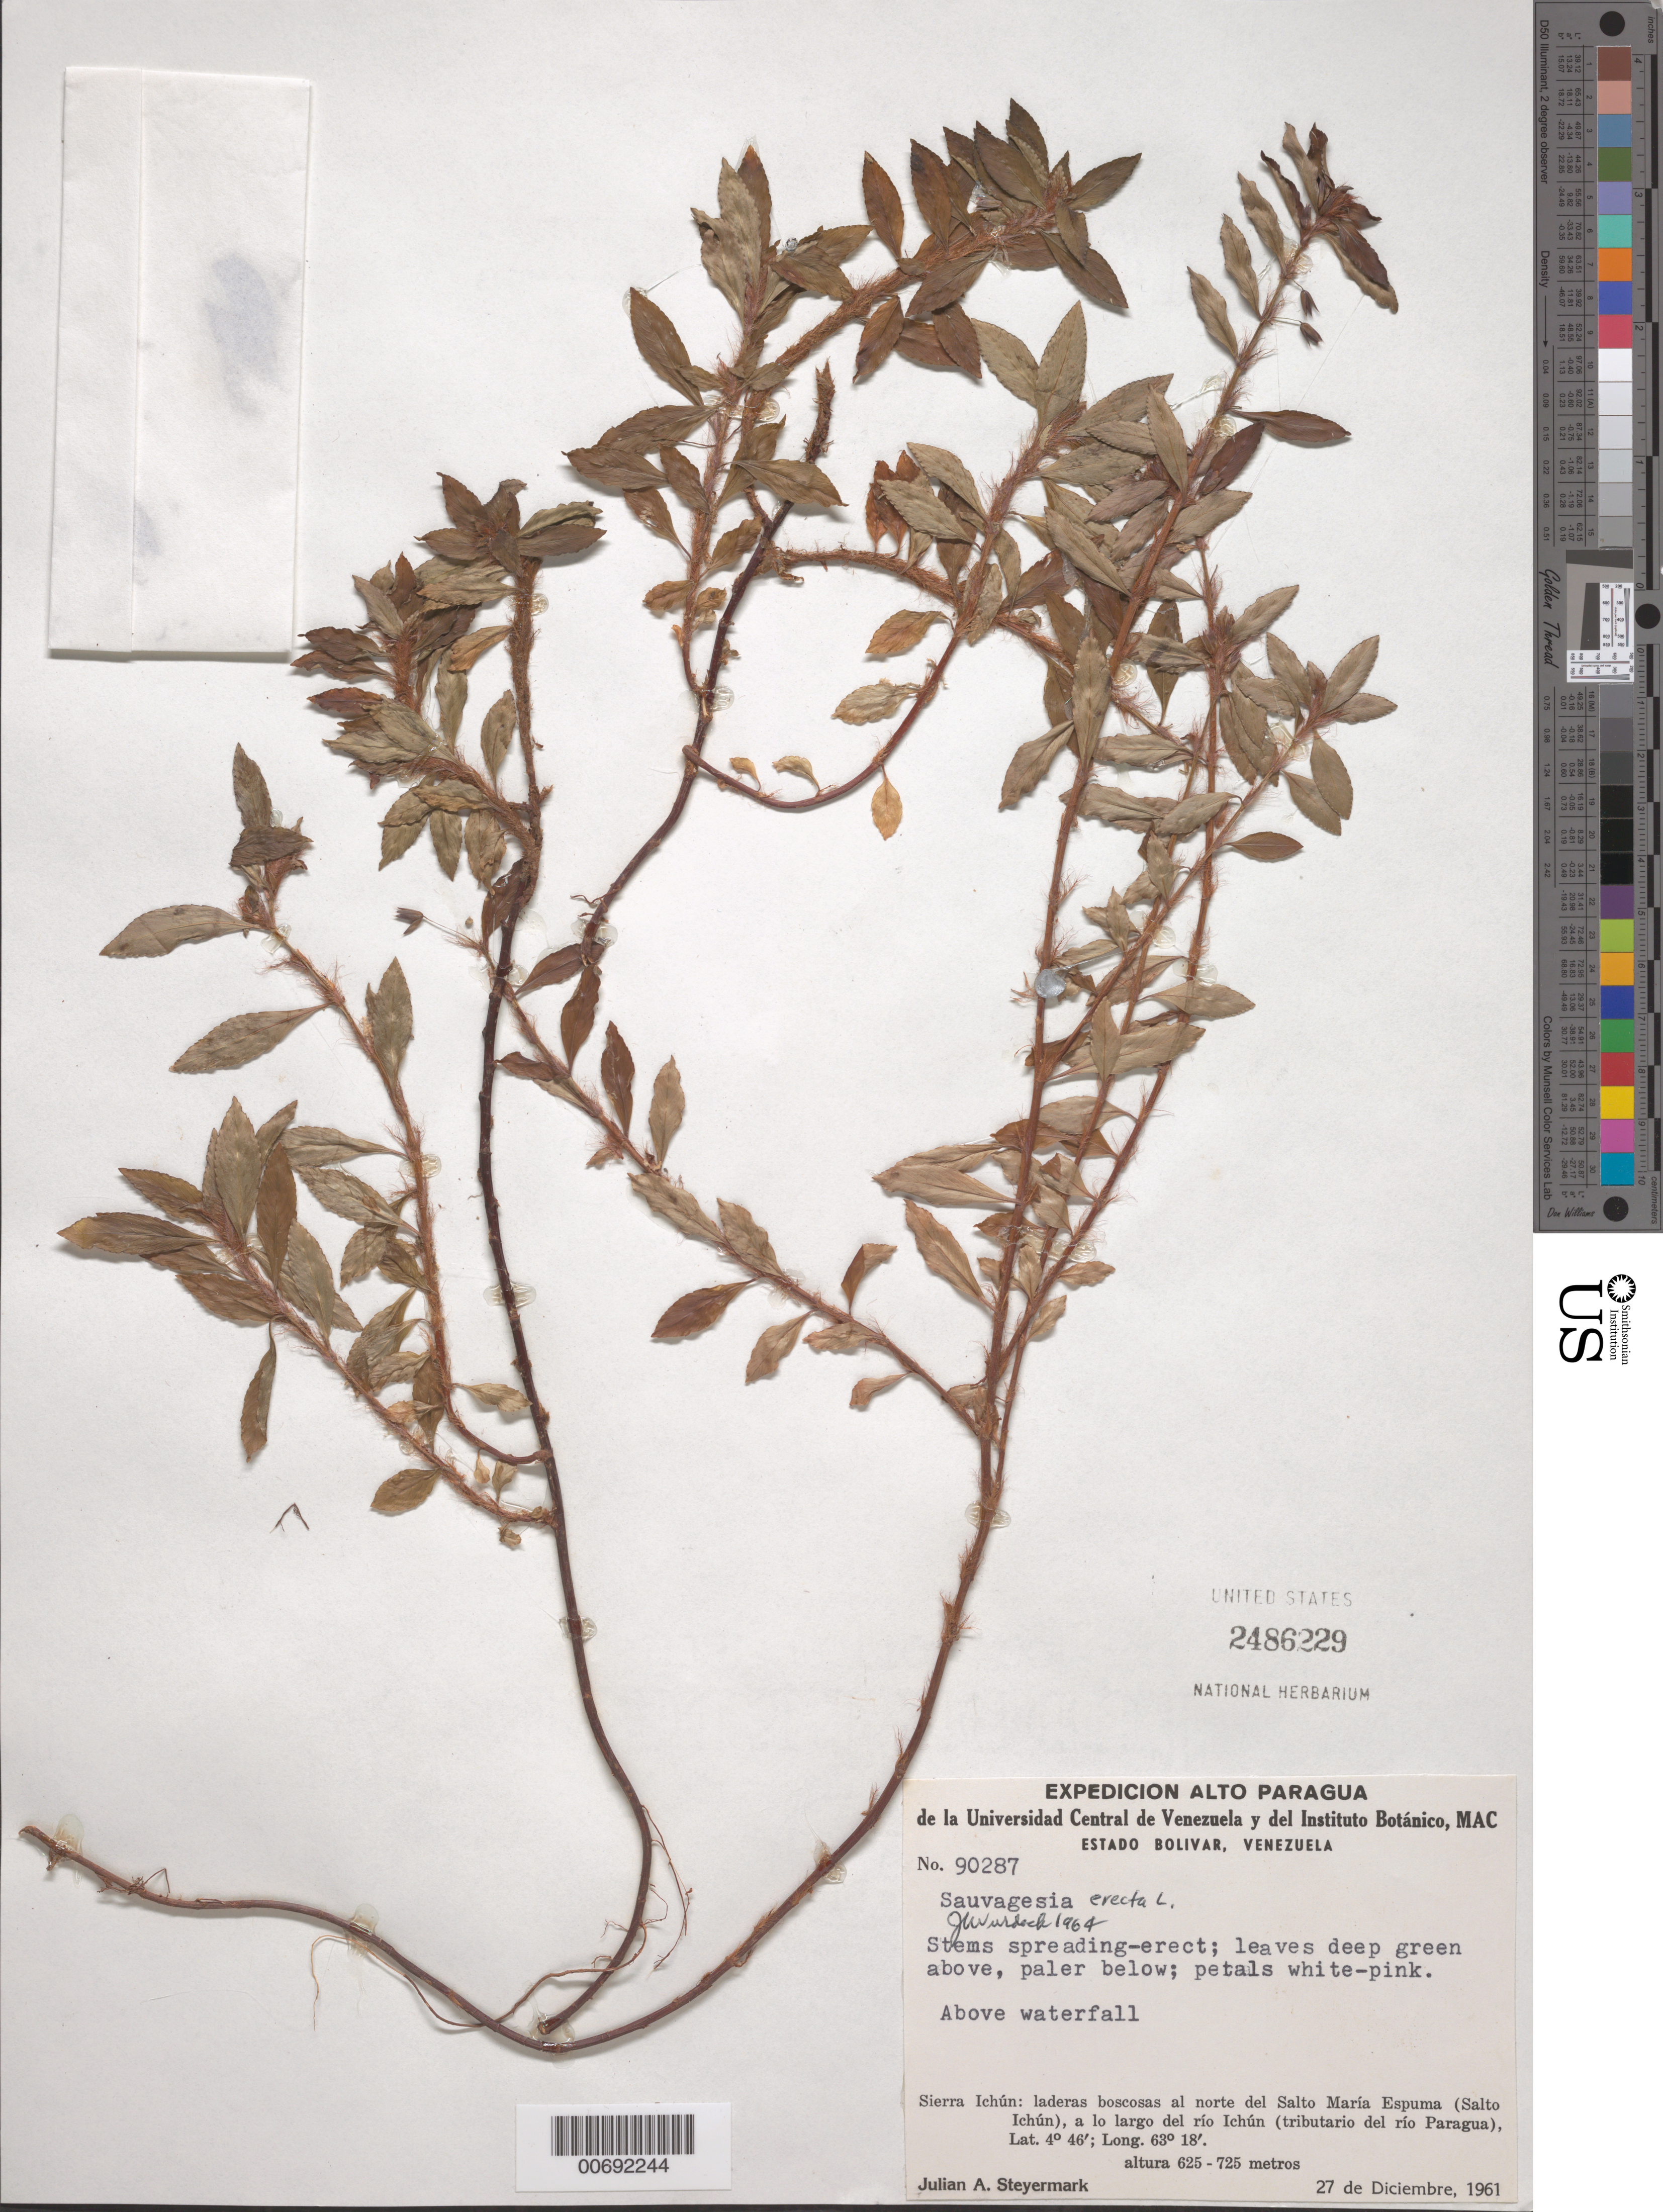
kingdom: Plantae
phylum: Tracheophyta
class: Magnoliopsida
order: Malpighiales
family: Ochnaceae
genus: Sauvagesia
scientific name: Sauvagesia erecta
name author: L.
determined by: Wurdack, John J., (US), US (UNITED STATES)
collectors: J. Steyermark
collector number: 90287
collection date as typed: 27-Dec-61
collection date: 1961-12-27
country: Venezuela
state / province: Bolívar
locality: Sierra Ichún, N del Salto María Espuma (Salto Ichún) del Río Ichún (tributary of río Paragua)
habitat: Above waterfall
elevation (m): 625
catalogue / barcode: US 2486229